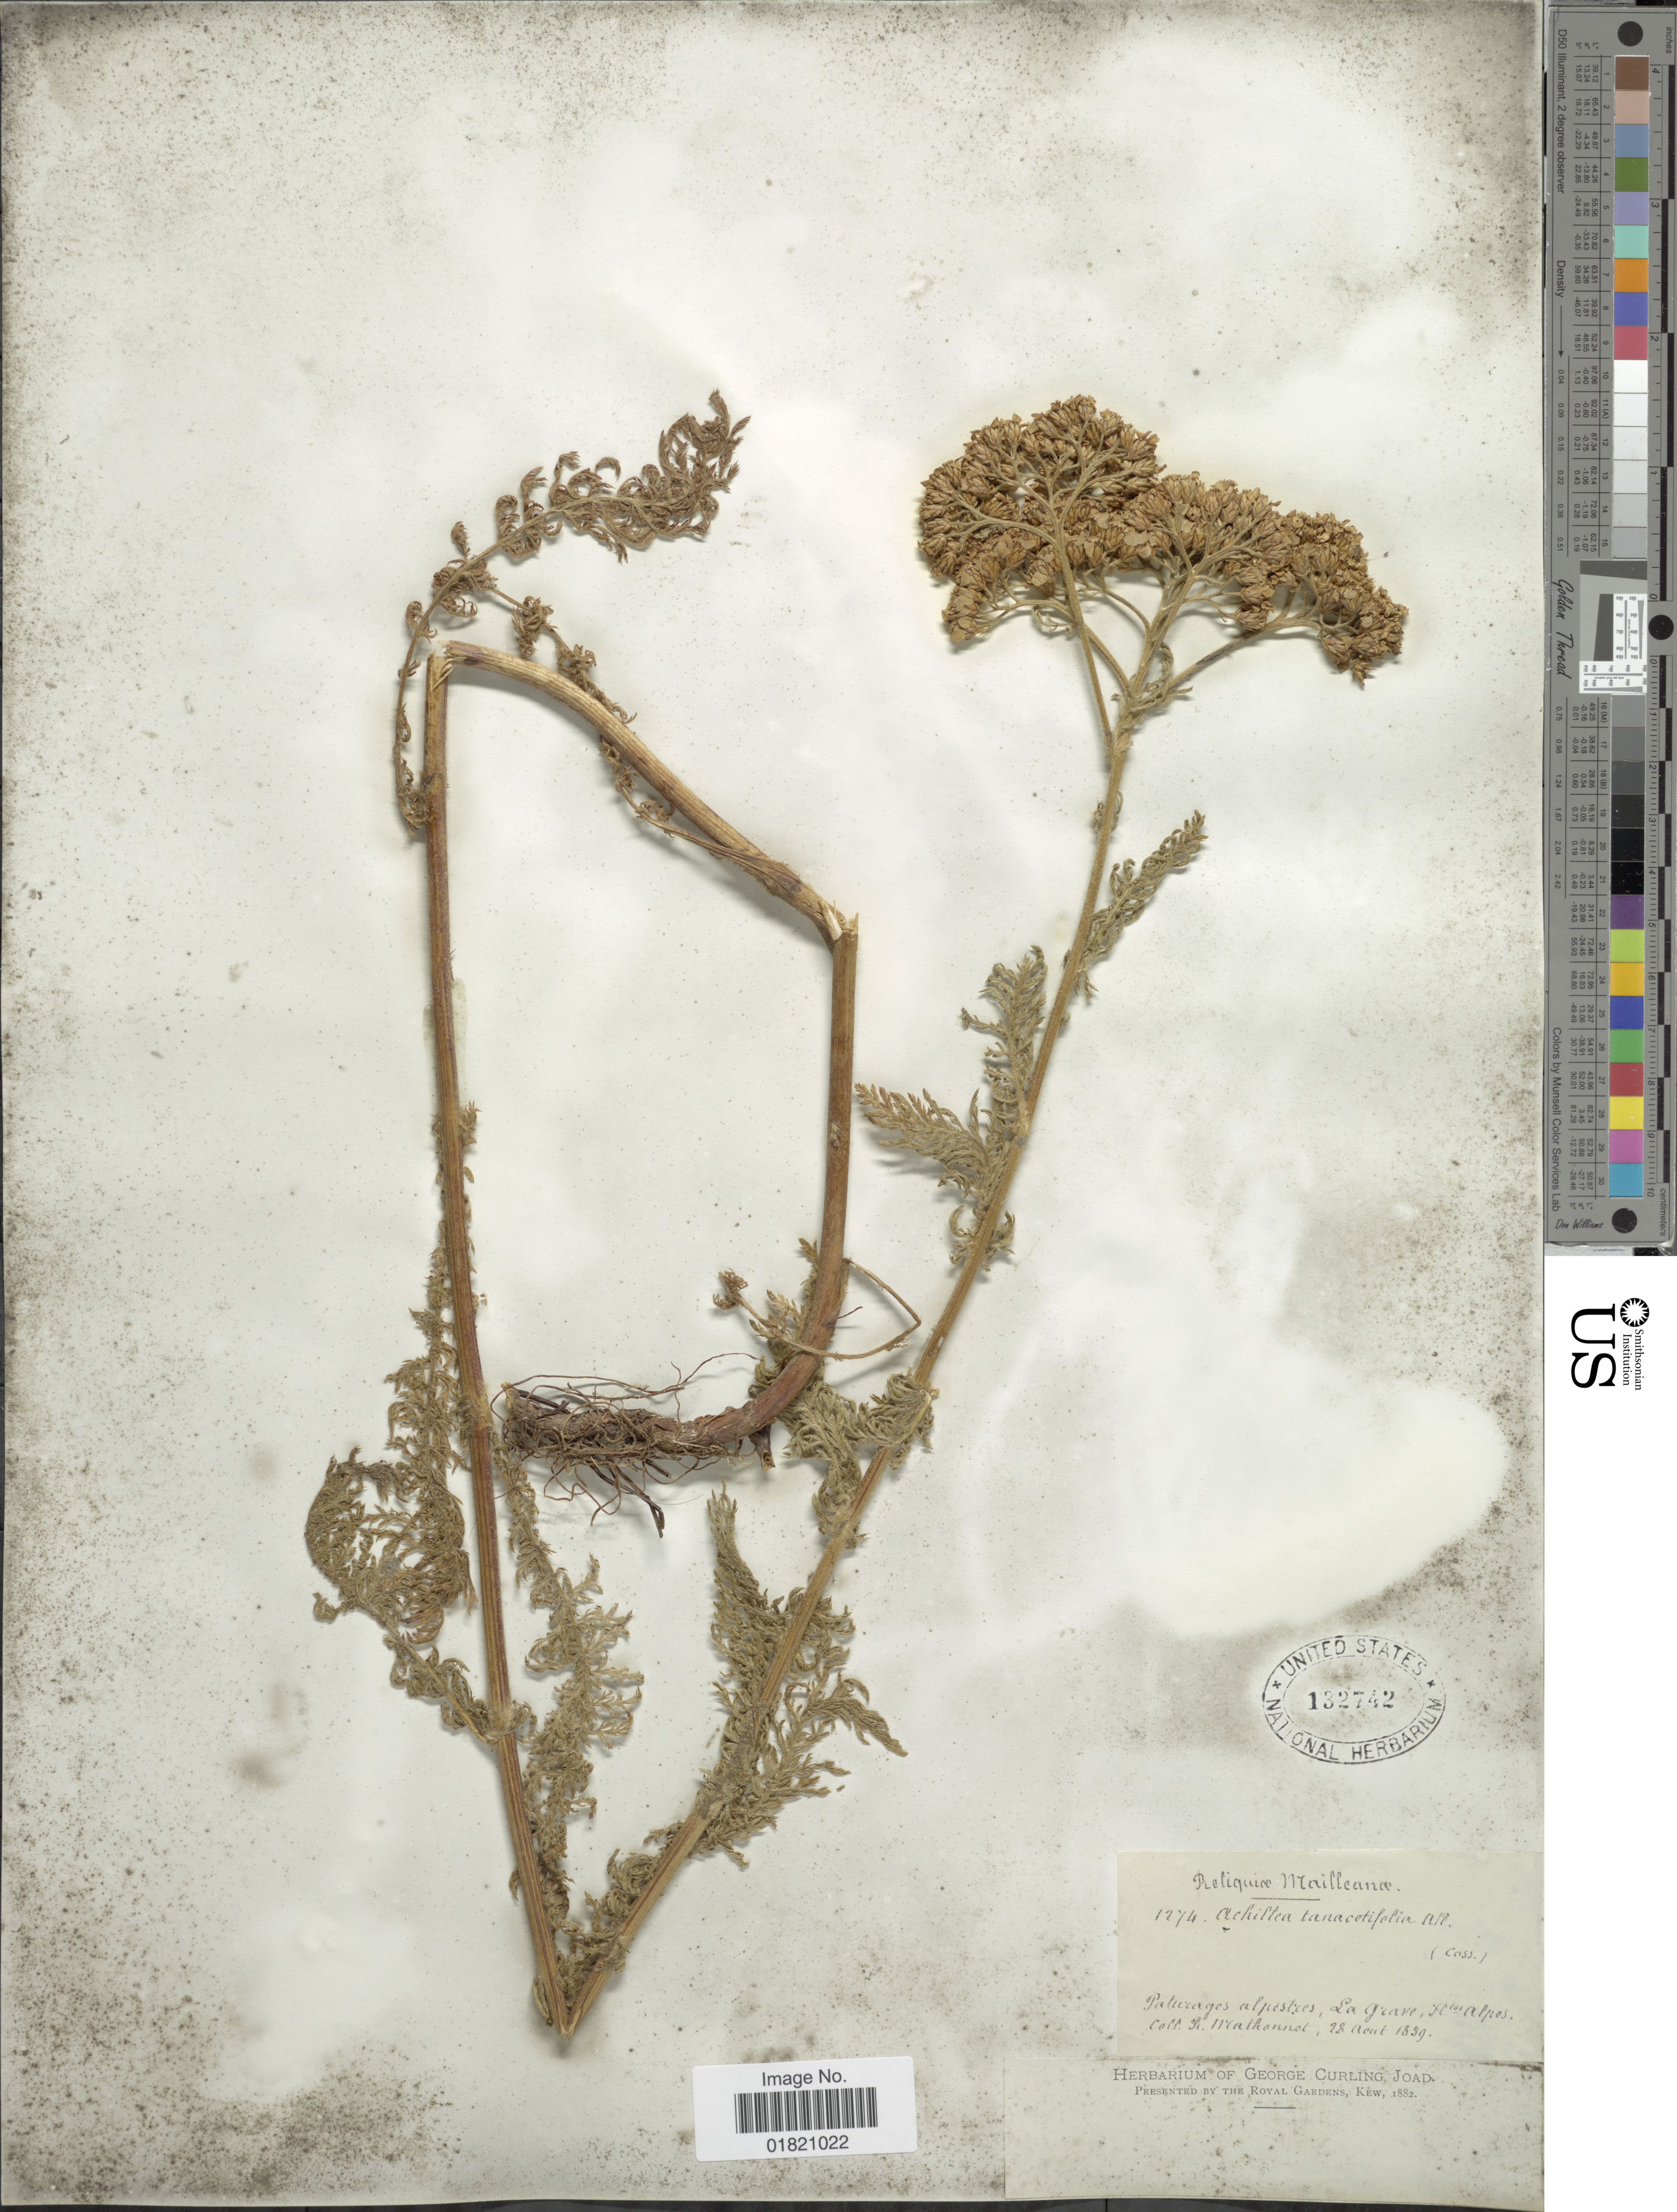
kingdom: Plantae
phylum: Tracheophyta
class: Magnoliopsida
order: Asterales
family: Asteraceae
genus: Achillea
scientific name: Achillea tanacetifolia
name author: All.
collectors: Mathonnet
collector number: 1274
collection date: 1859-08-28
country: France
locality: La Grave, Hta Alpes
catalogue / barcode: US 132742